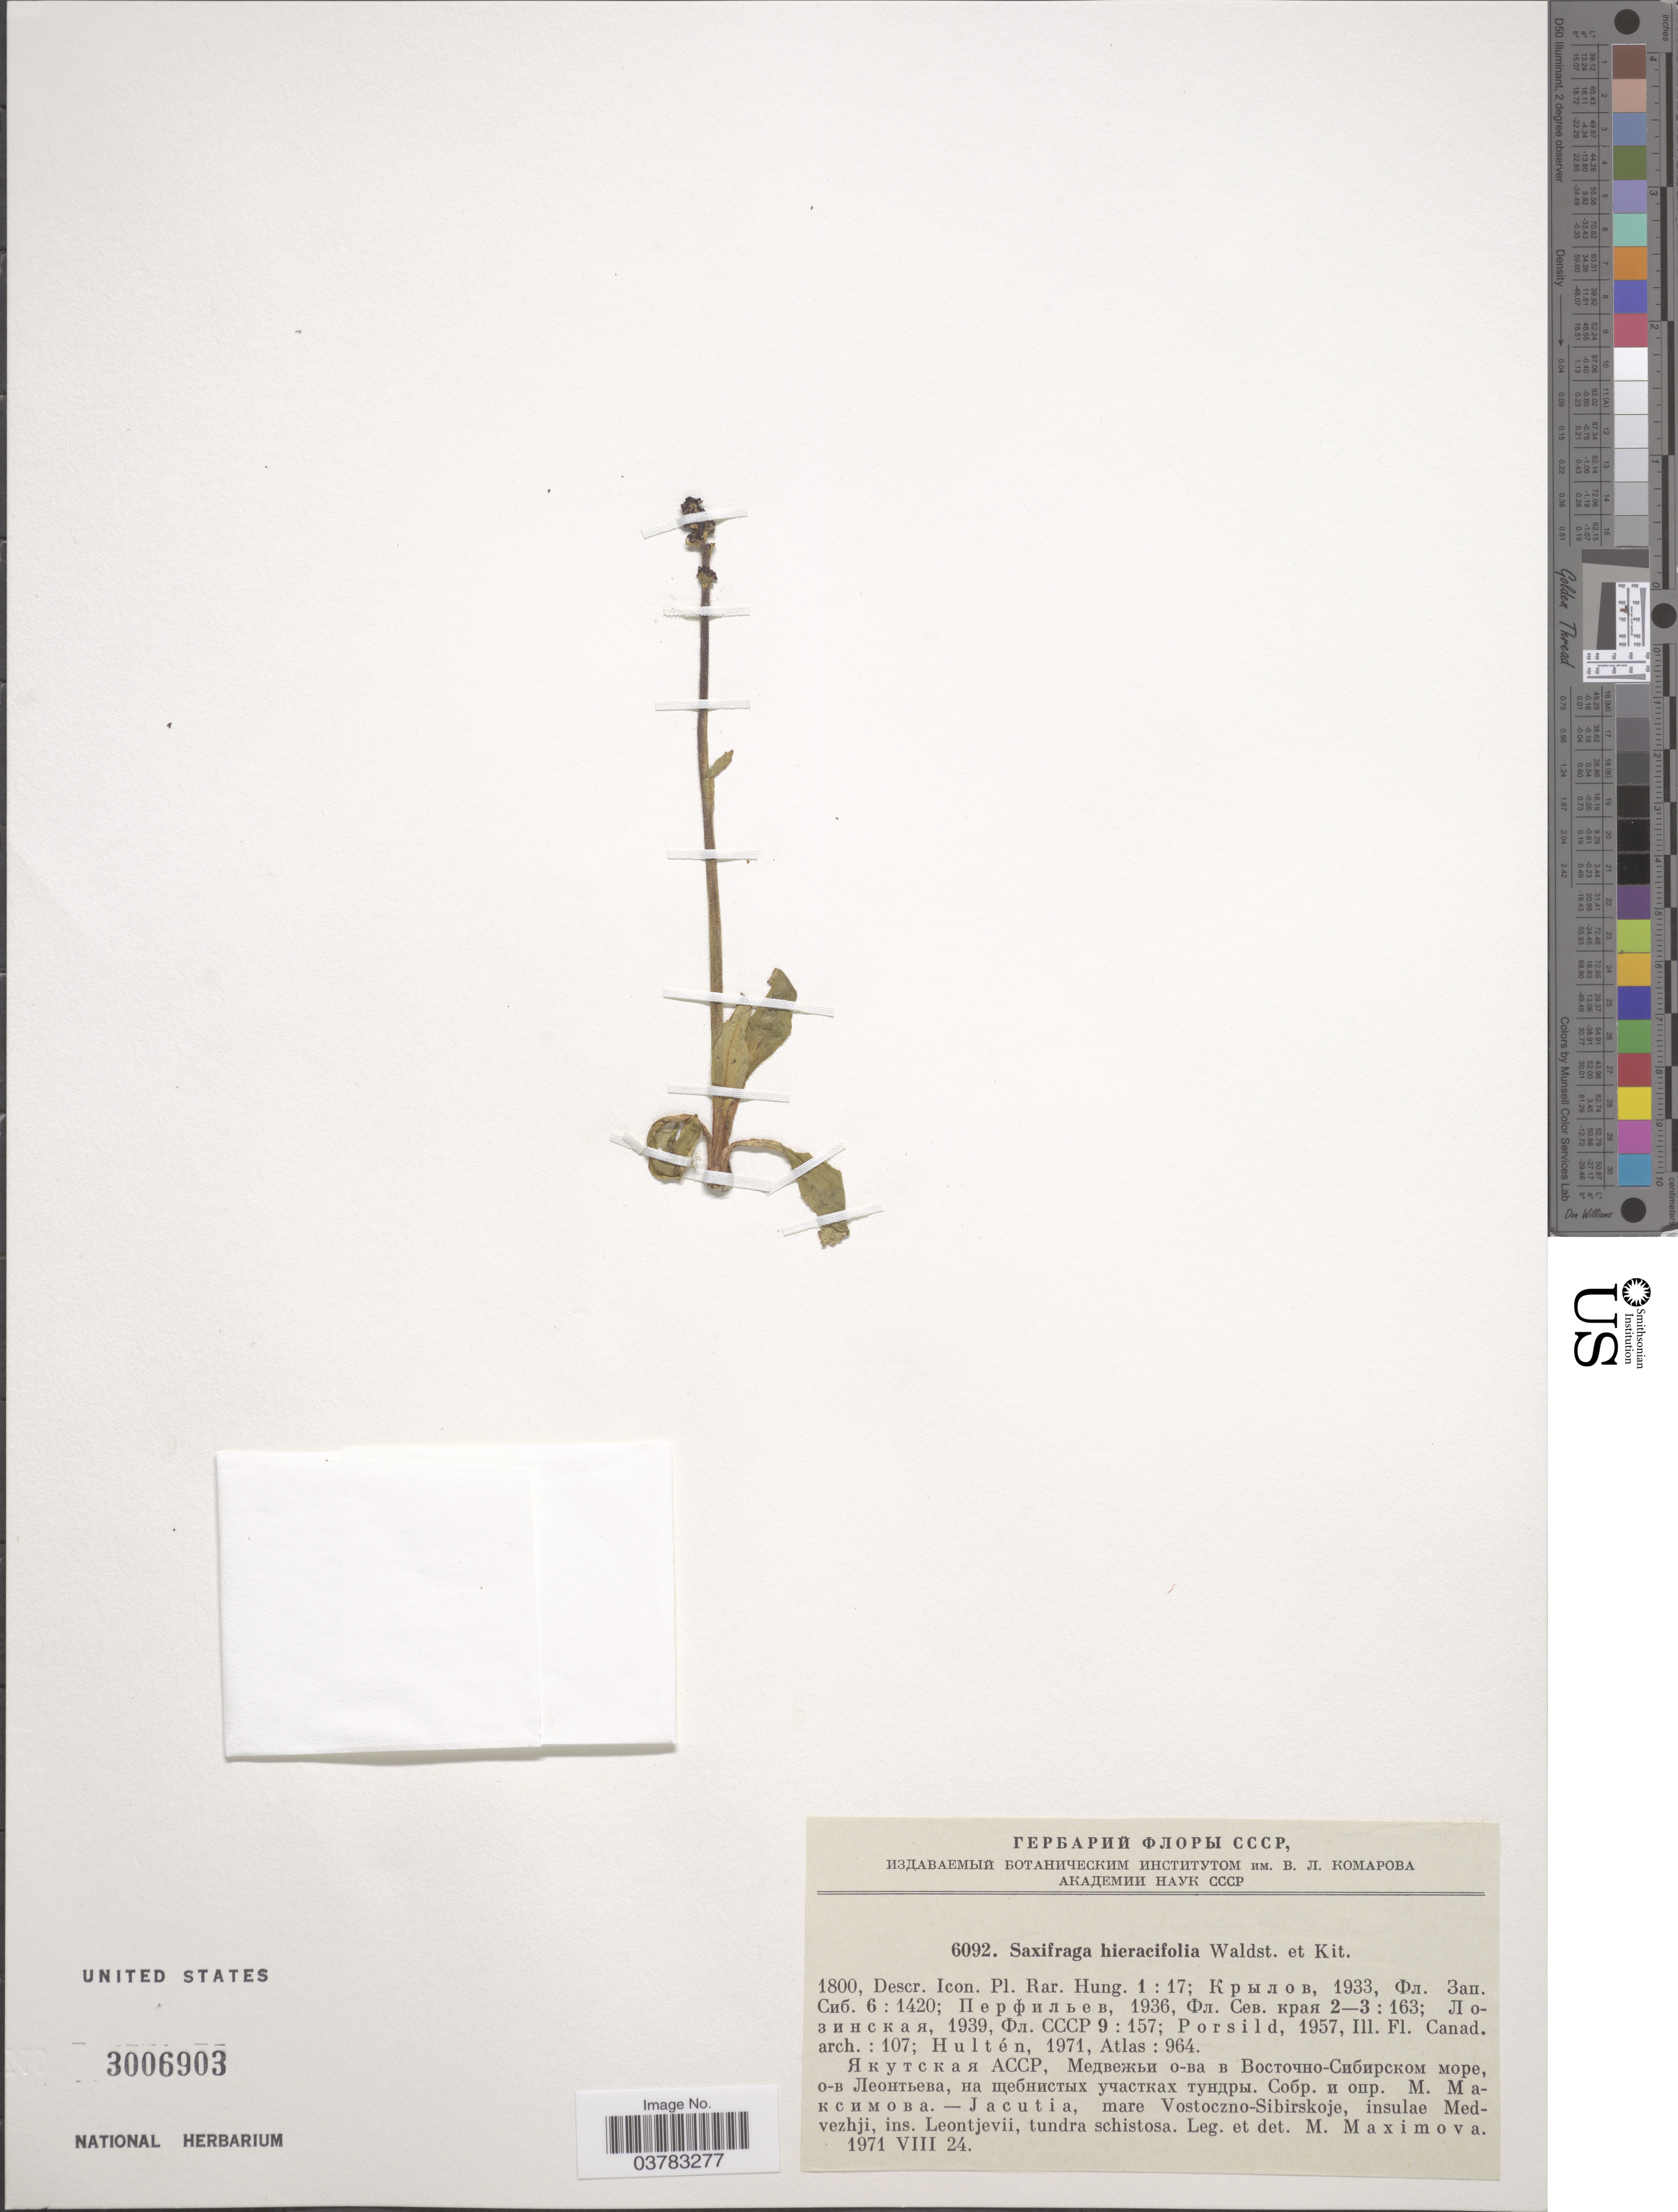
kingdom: Plantae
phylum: Tracheophyta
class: Magnoliopsida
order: Saxifragales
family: Saxifragaceae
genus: Micranthes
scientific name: Micranthes hieraciifolia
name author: (Waldst. & Kit. ex Willd.) Haw.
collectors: M. Maximova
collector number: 6092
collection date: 1971-08-24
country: Russian Federation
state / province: Sakha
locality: Jacutia, mare Vostoczno-Sibirskoje, insulae Medvezhji, ins. Leontjevii, tundra schistosa.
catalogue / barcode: US 3006903